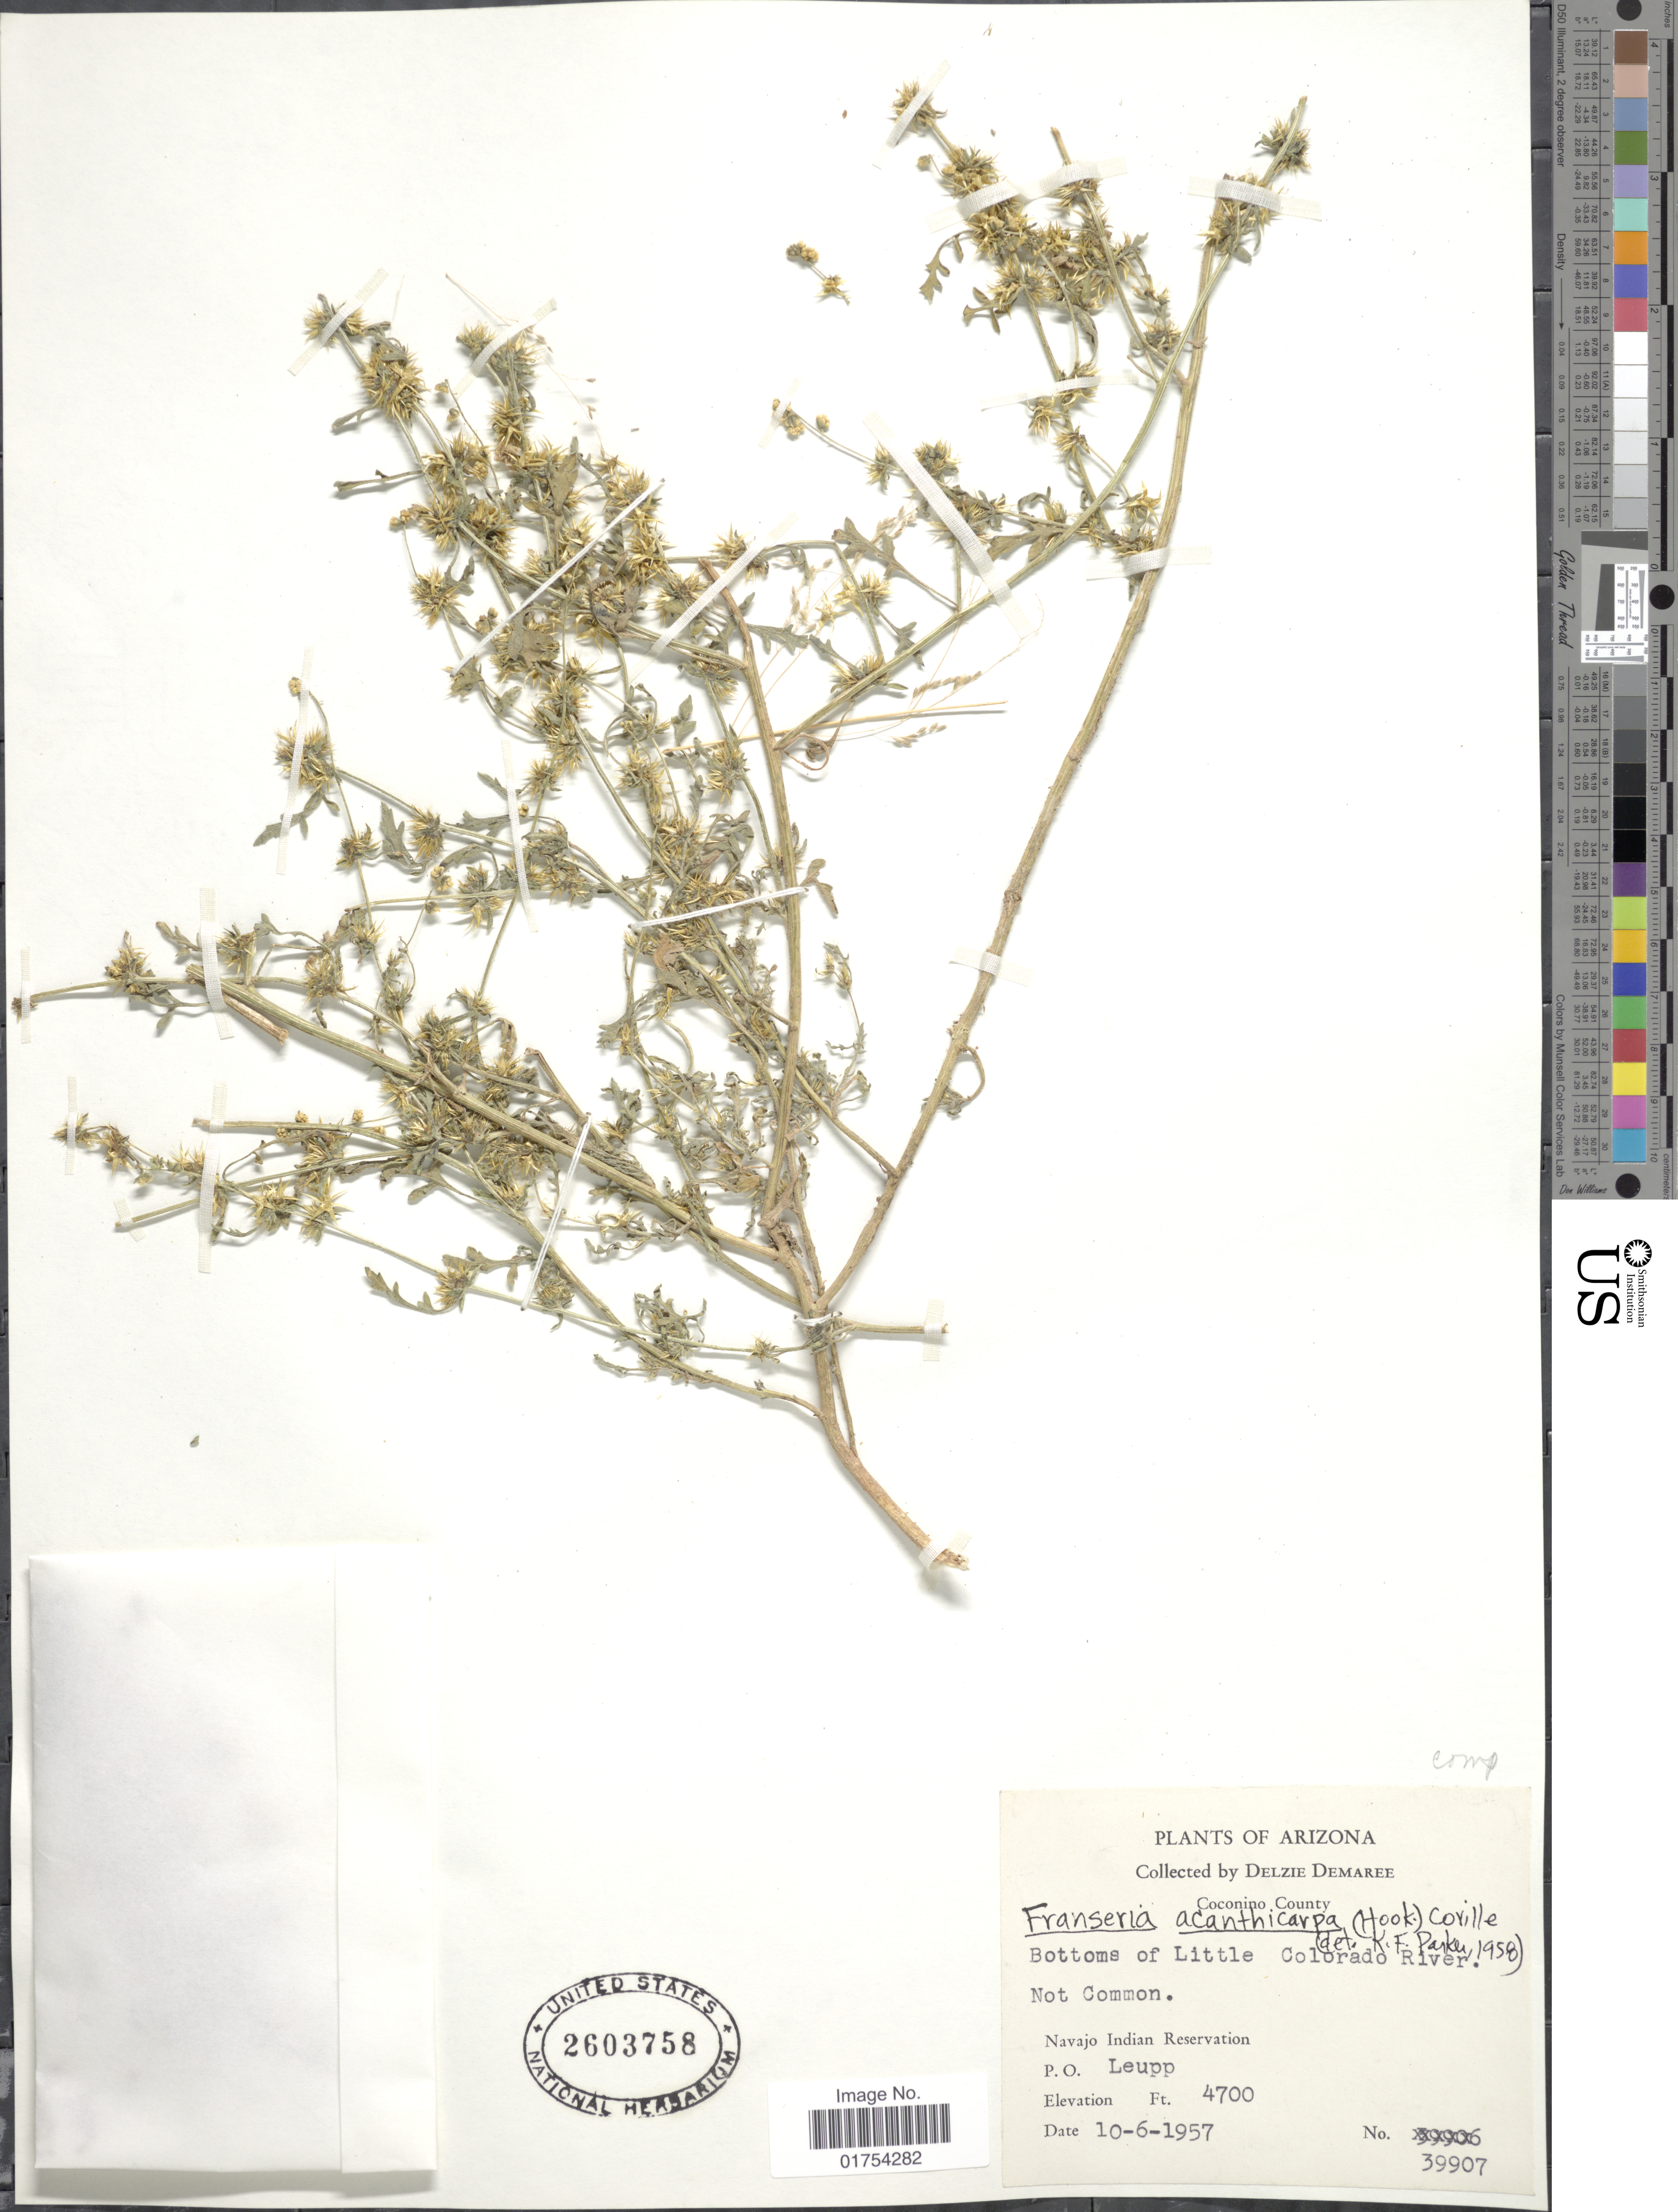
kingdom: Plantae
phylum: Tracheophyta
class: Magnoliopsida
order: Asterales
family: Asteraceae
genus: Franseria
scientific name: Franseria acanthicarpa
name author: Coville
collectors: D. Demaree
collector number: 39907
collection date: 1957-10-06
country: United States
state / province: Arizona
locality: Coconino County, Bottoms of Little Colorado River, Navajo Indian Reservation, Leupp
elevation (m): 1433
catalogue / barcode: US 2603758